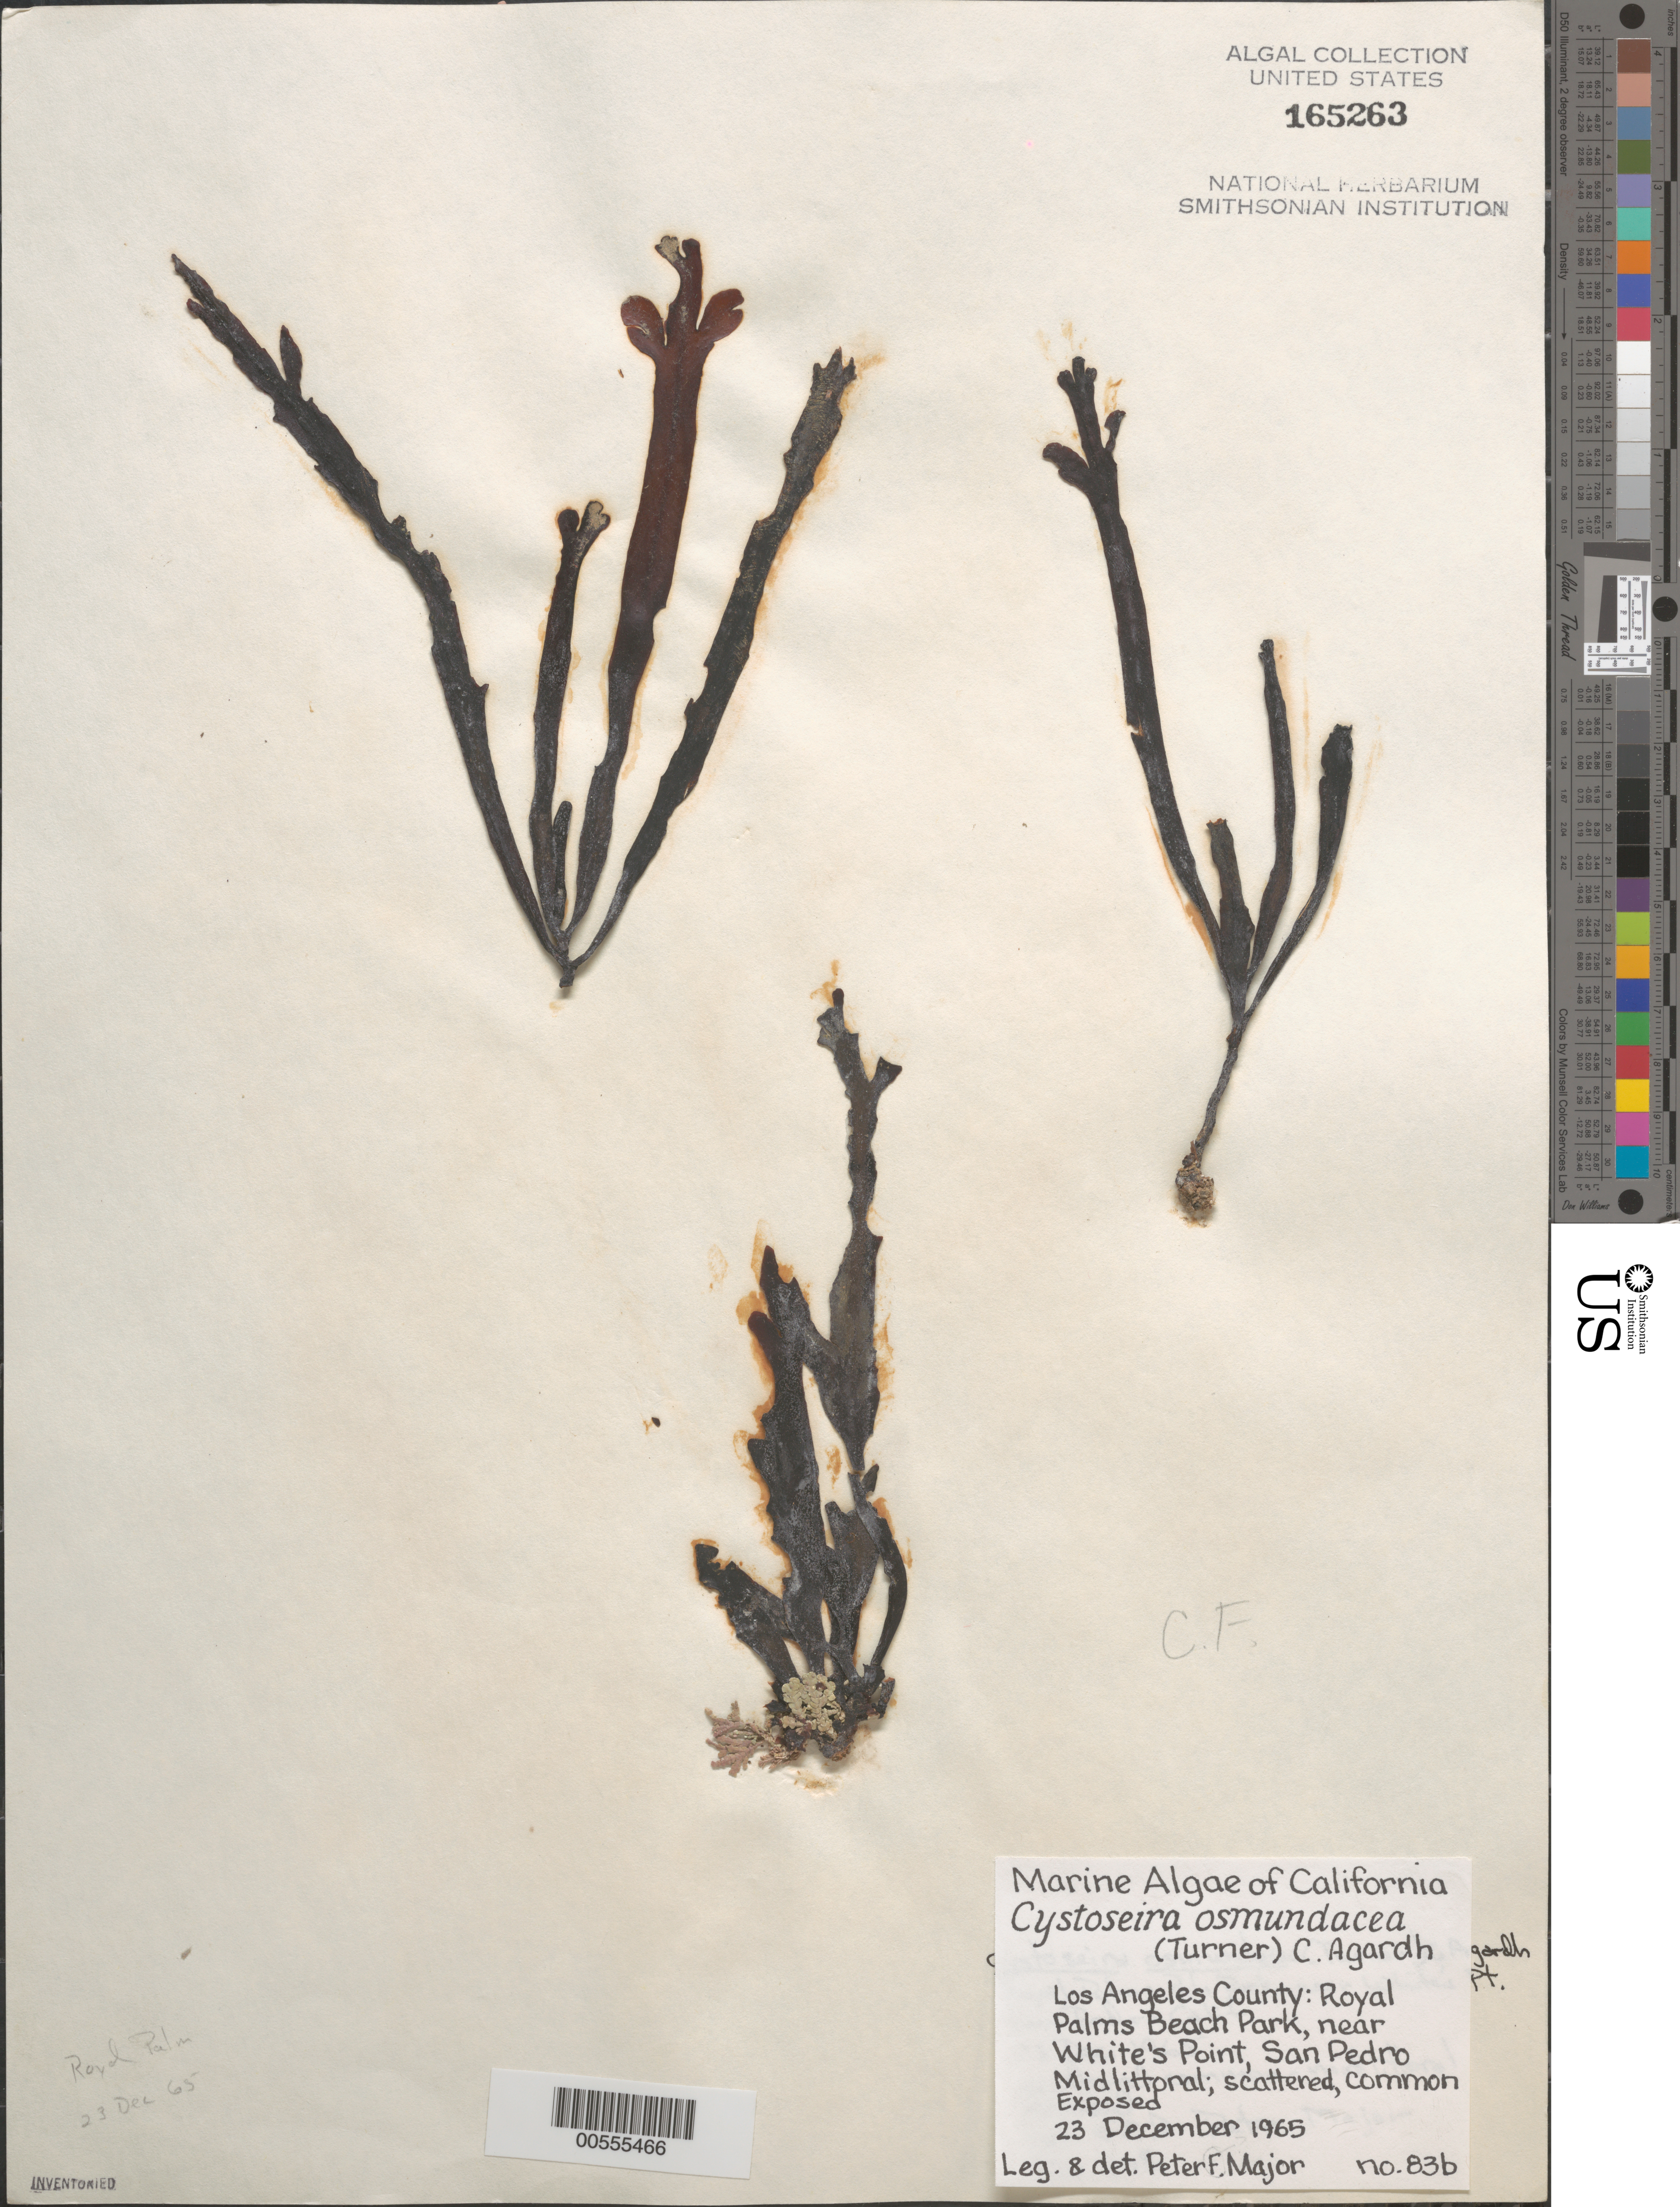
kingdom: Chromista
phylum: Ochrophyta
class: Phaeophyceae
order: Fucales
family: Sargassaceae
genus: Cystoseira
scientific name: Cystoseira osmundacea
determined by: Major, P. F.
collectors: P. Major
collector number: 83b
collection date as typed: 23 Dec 1965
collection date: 1965-12-23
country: United States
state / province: California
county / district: Los Angeles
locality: Royal Palms Beach Park, near White's Point, San Pedro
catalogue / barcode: US 165263